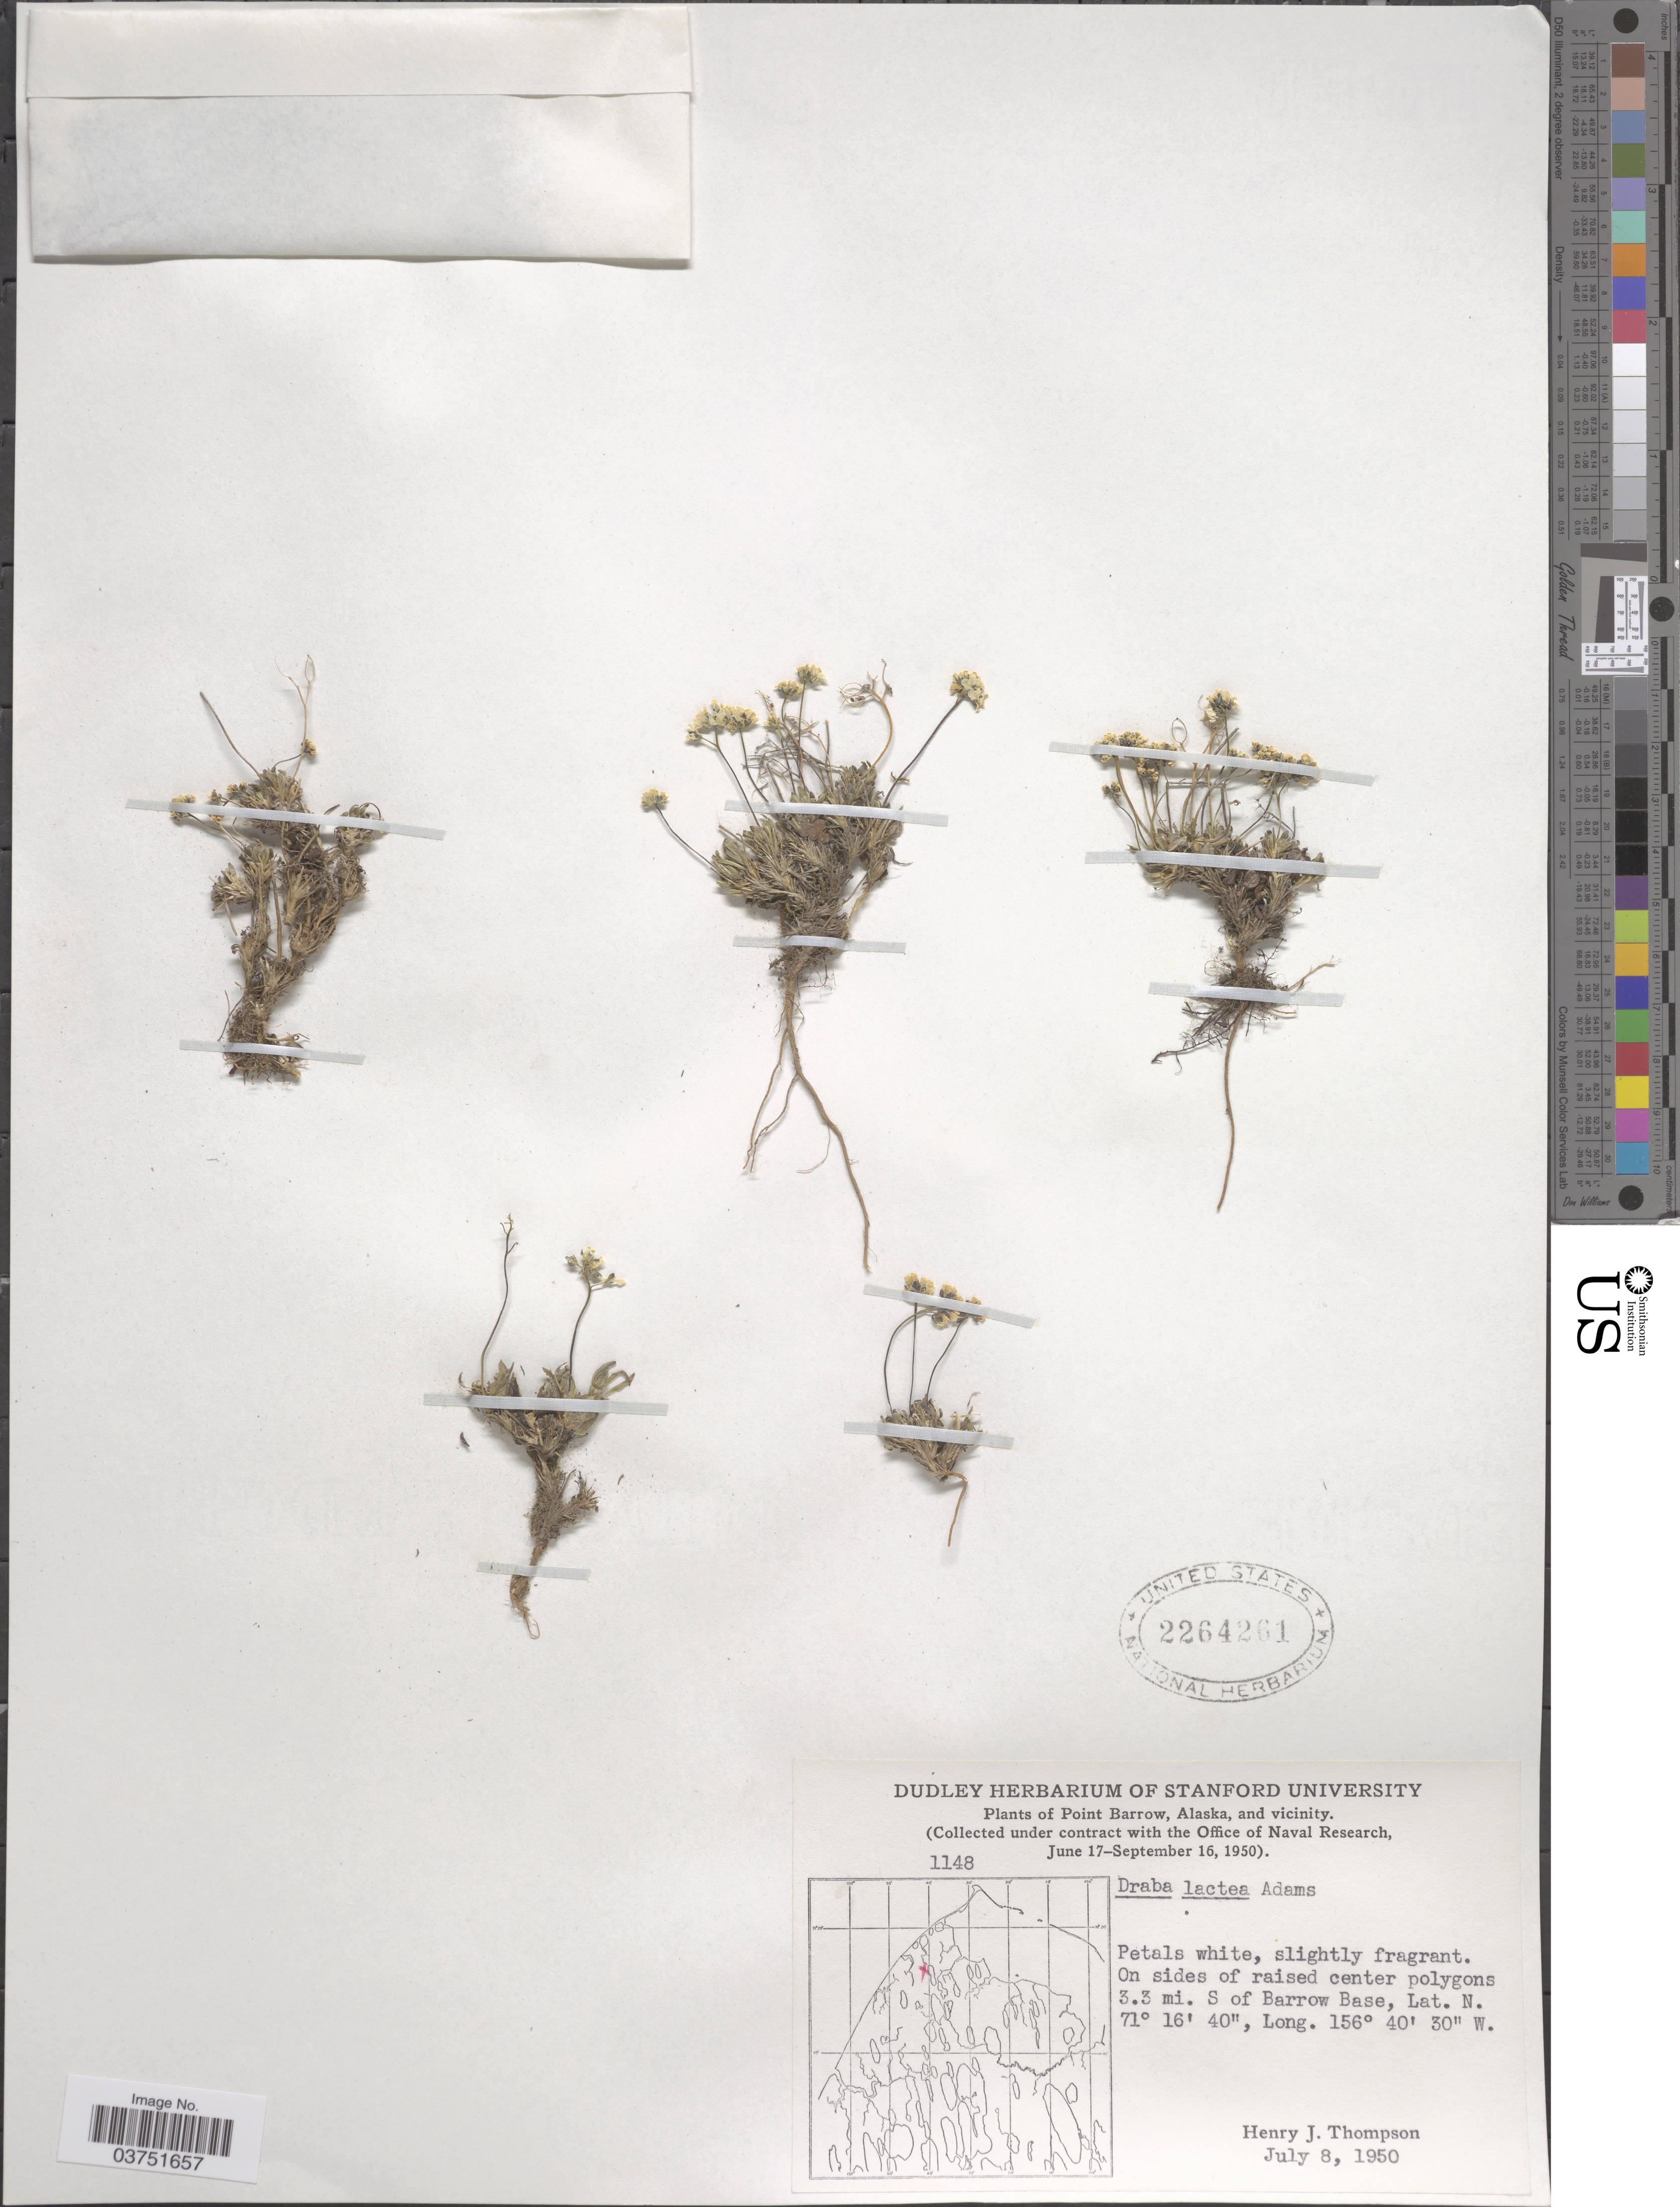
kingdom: Plantae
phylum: Tracheophyta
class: Magnoliopsida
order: Brassicales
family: Brassicaceae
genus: Draba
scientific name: Draba lactea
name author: Adams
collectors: H. J. Thompson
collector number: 1148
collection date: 1950-07-08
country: United States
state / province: Alaska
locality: Point Barrow and vicinity. On sides of raised center polygons 3.3 mi. S of Barrow Base.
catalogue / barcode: US 2264261